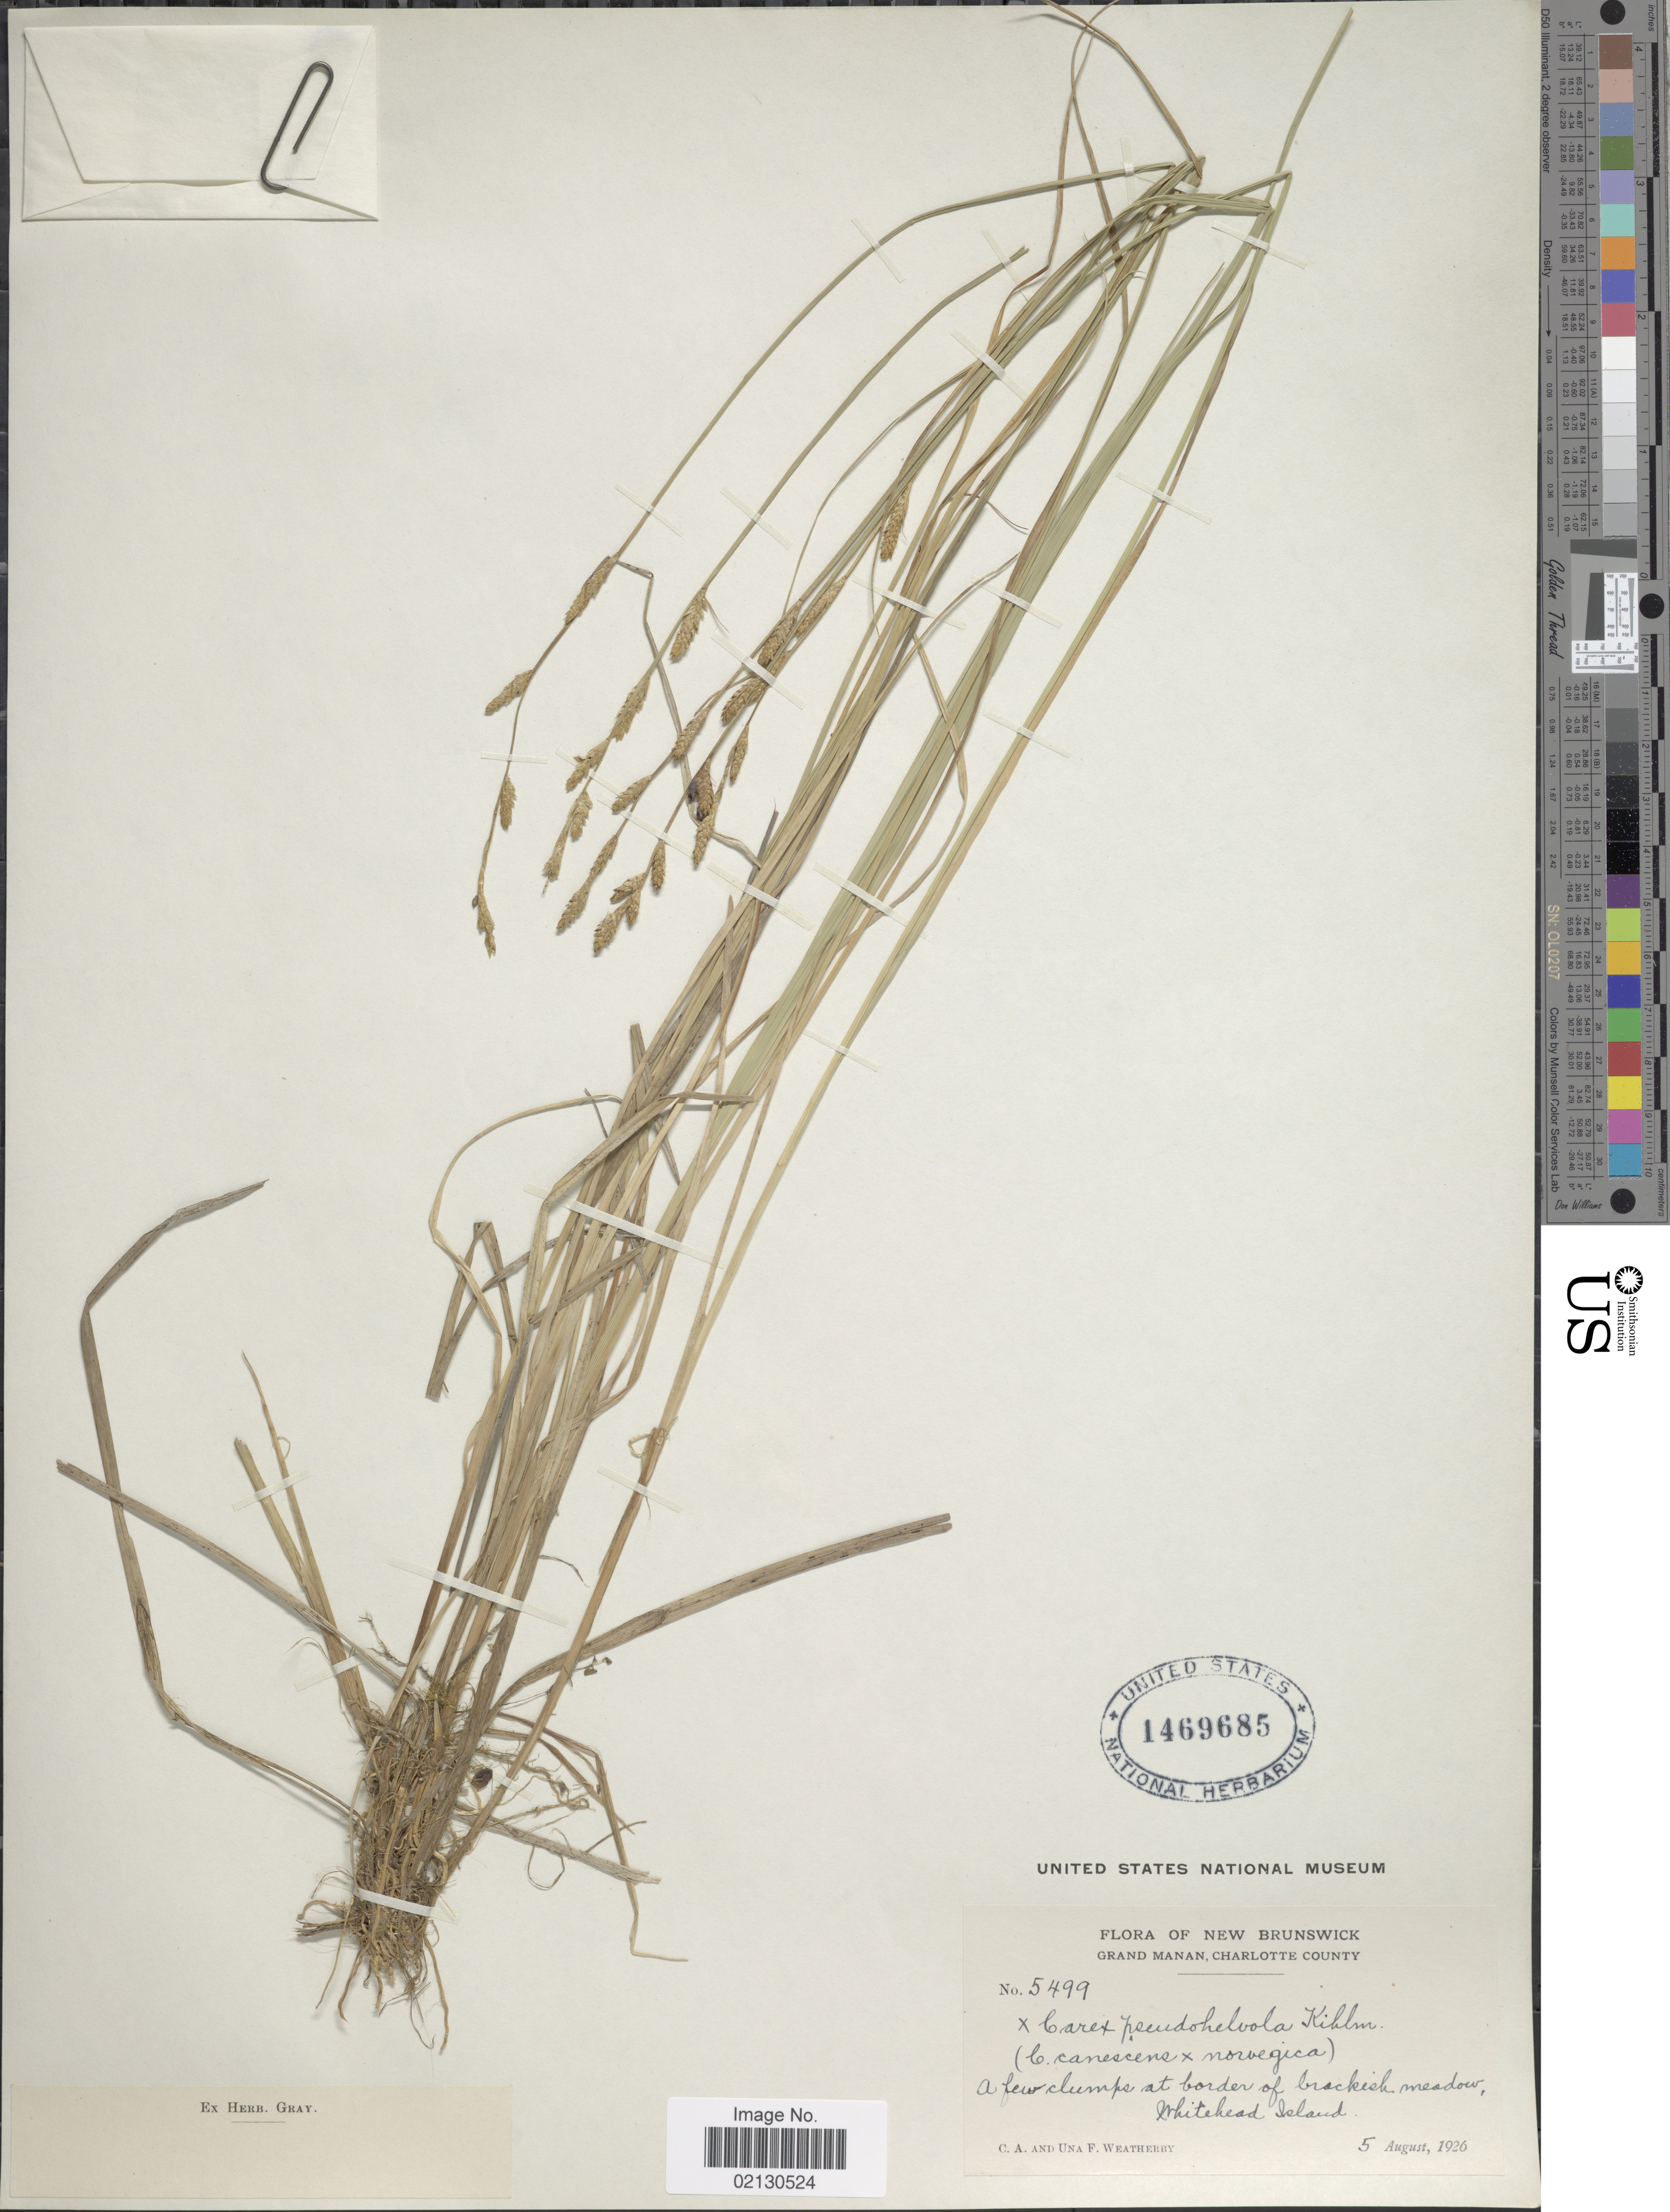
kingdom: Plantae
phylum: Tracheophyta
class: Liliopsida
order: Poales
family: Cyperaceae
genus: Carex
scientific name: Carex x pseudohelvola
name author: Kihlm.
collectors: C. A. Weatherby & U. Weatherby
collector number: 5499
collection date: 1926-08-05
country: Canada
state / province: New Brunswick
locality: Grand Manan, Charlotte County. Whitehead Island.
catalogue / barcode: US 1469685